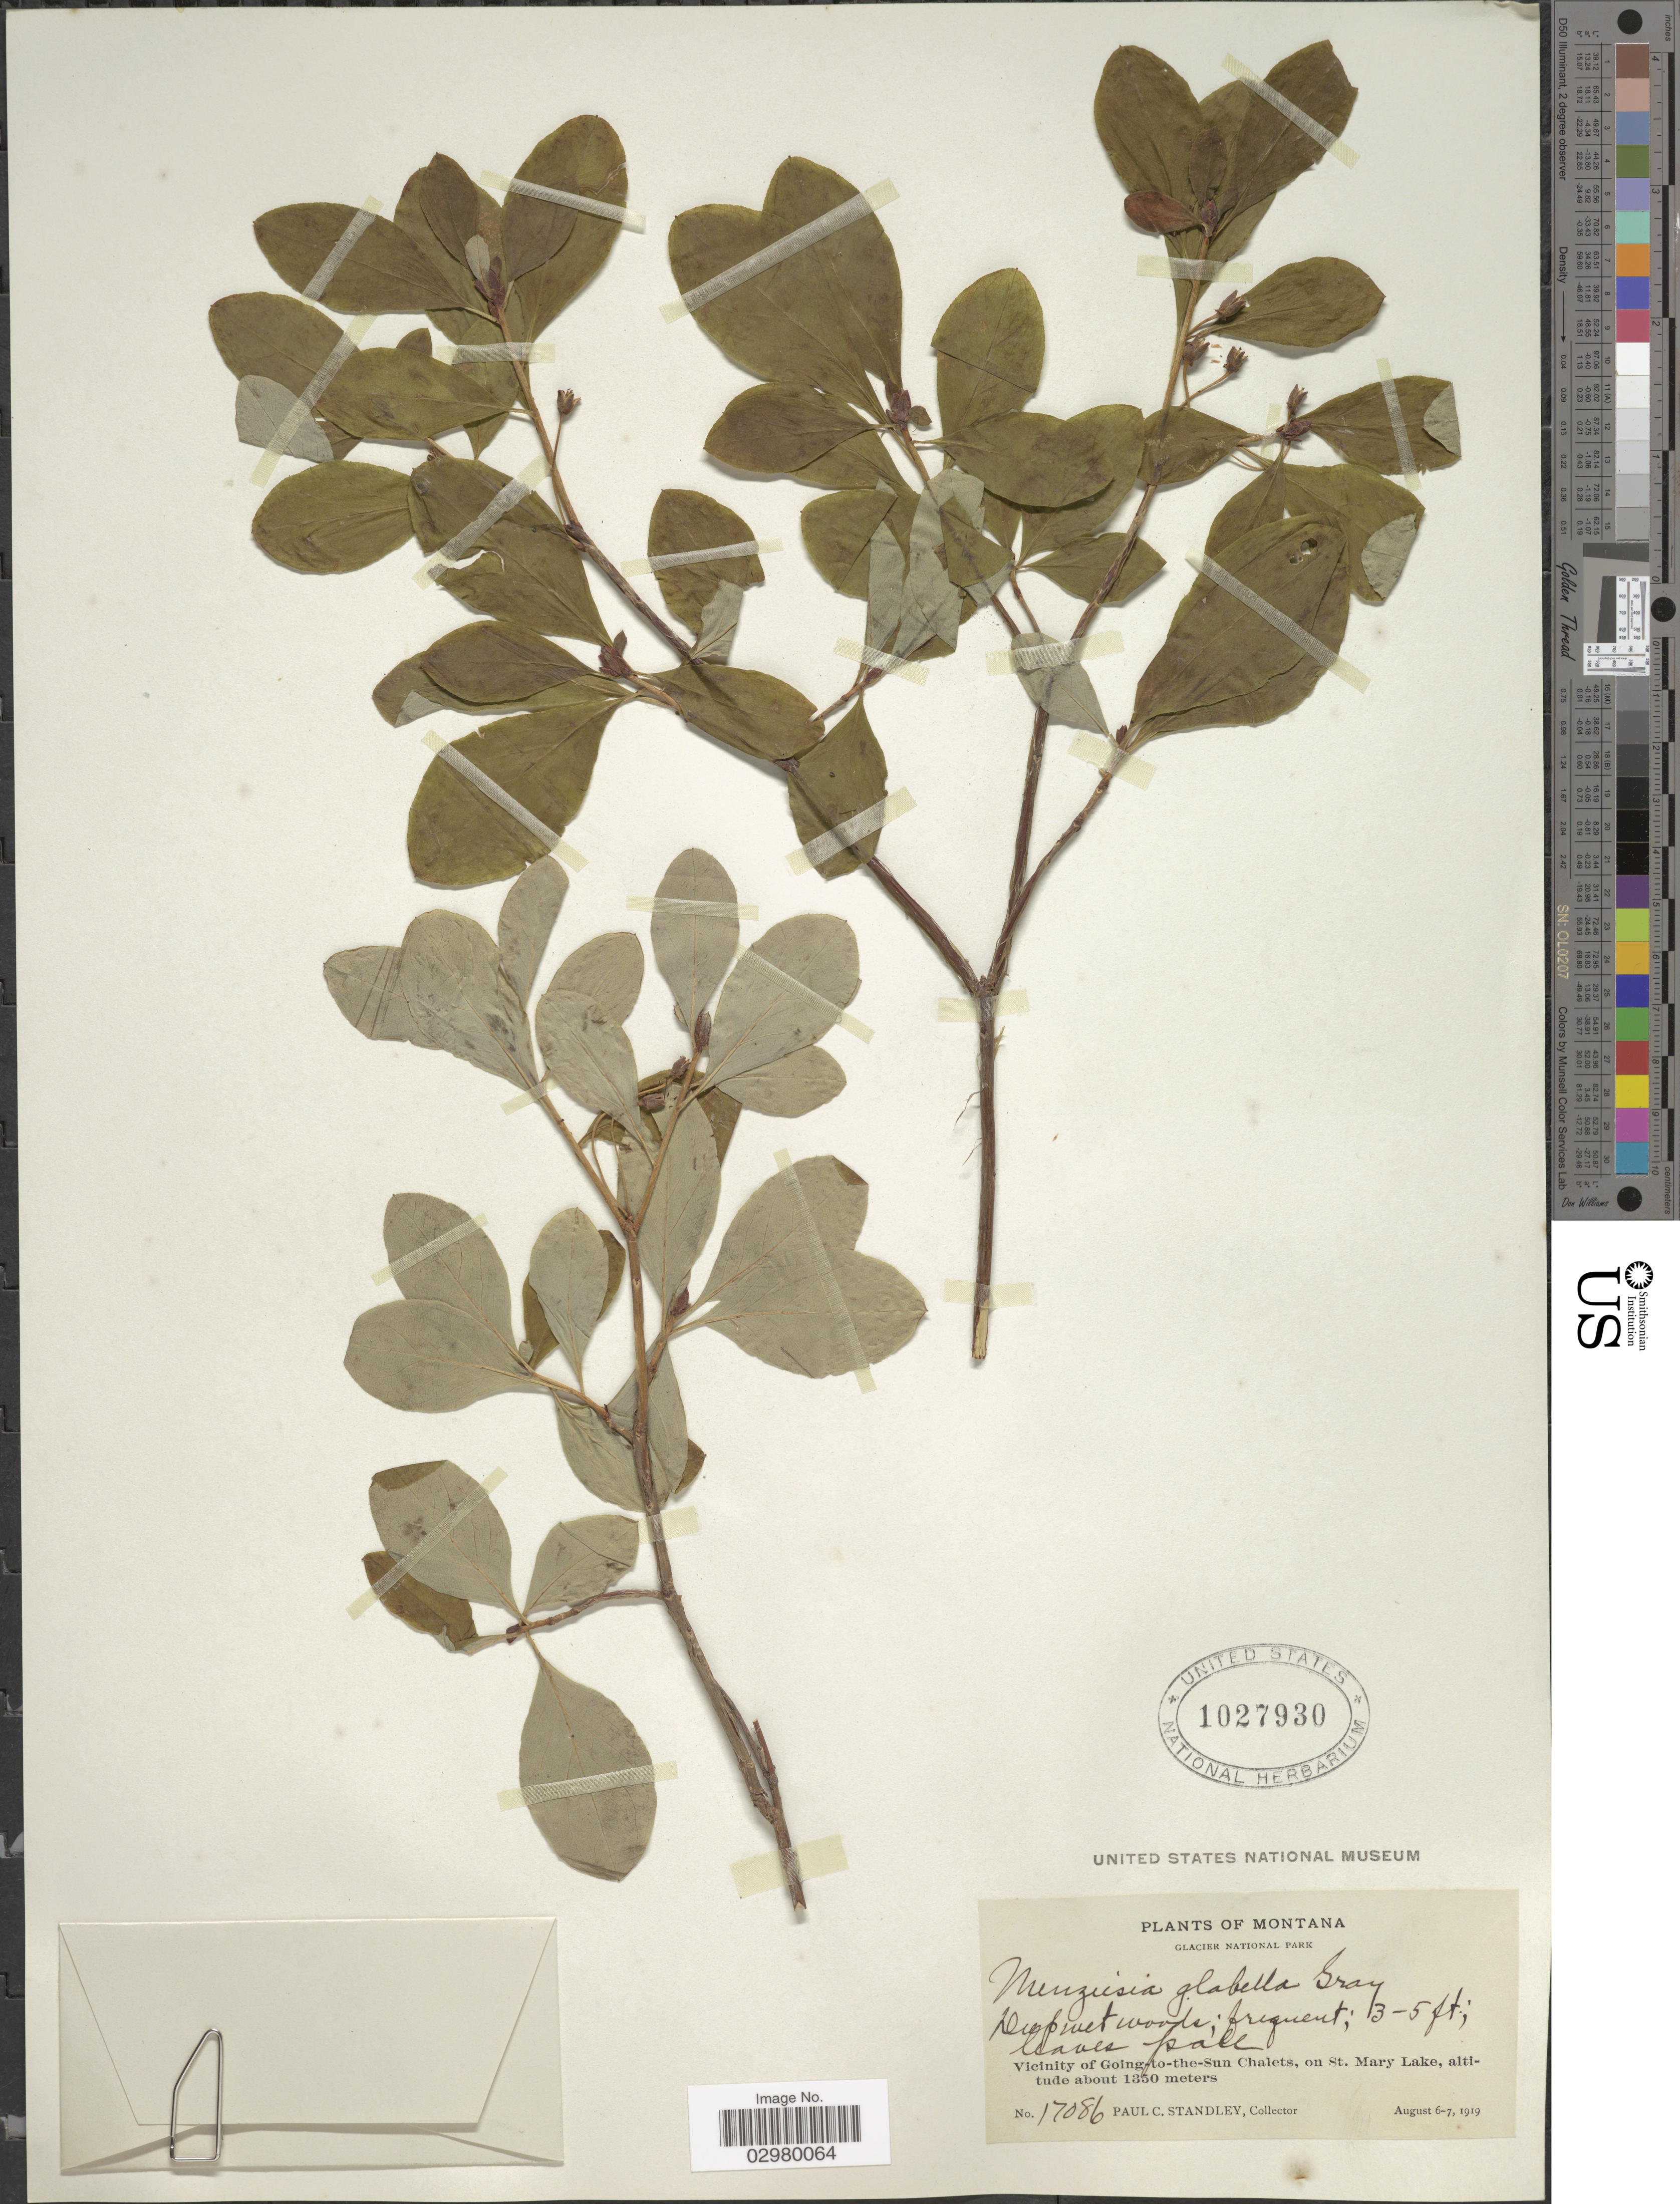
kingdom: Plantae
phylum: Tracheophyta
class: Magnoliopsida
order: Ericales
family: Ericaceae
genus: Menziesia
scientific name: Menziesia ferruginea subsp. glabella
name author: (A. Gray) Calder & Roy L. Taylor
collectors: P. C. Standley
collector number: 17086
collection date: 1919-08-06/1919-08-07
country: United States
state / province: Montana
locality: Glacier National Park. Vicinity of Going-to-the-Sun Chalets, on St. Mary Lake.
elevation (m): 1350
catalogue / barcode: US 1027930